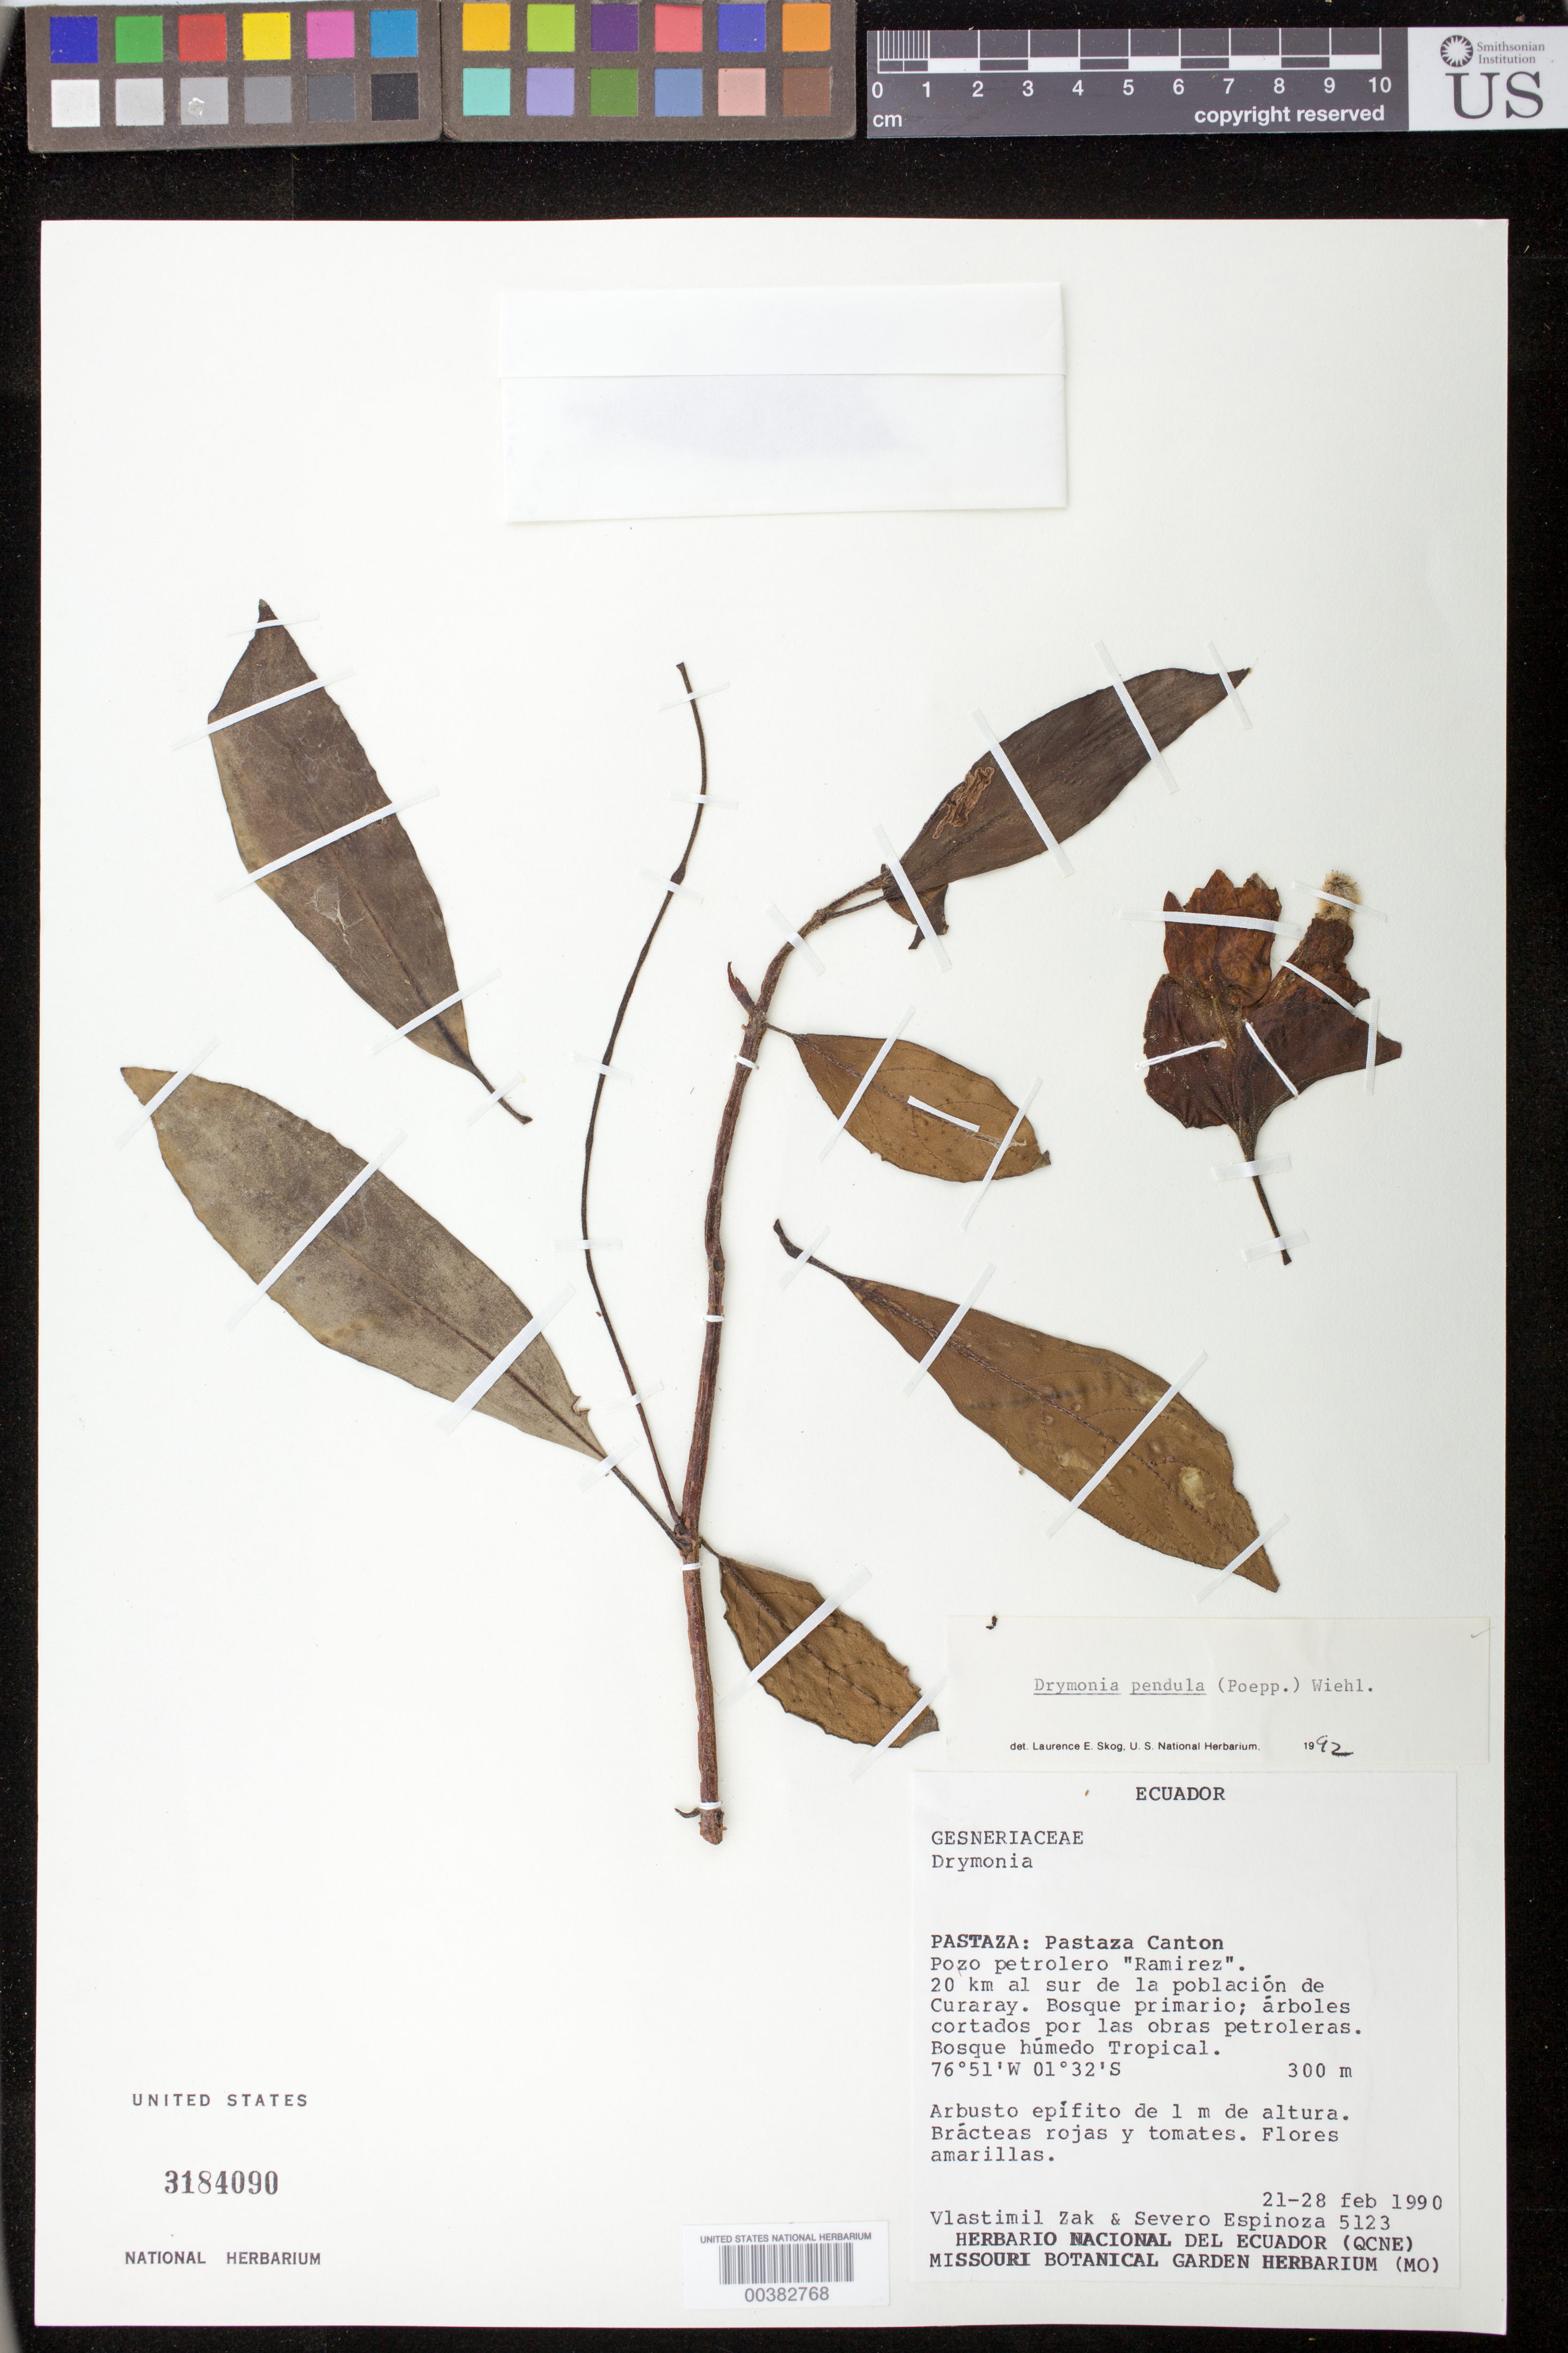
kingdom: Plantae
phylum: Tracheophyta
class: Magnoliopsida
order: Lamiales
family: Gesneriaceae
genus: Drymonia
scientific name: Drymonia pendula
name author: (Poepp.) Wiehler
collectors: V. Zak & S. Espinoza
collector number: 5123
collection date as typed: Feb 1990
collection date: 1990-02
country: Ecuador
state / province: Pastaza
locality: Pastaza Canton; Pozo Petrolero "Ramirez"; 20km al S de la poblacion de Curaray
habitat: Bosque primario; bosque humedo tropical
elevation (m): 300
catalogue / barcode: US 3184090